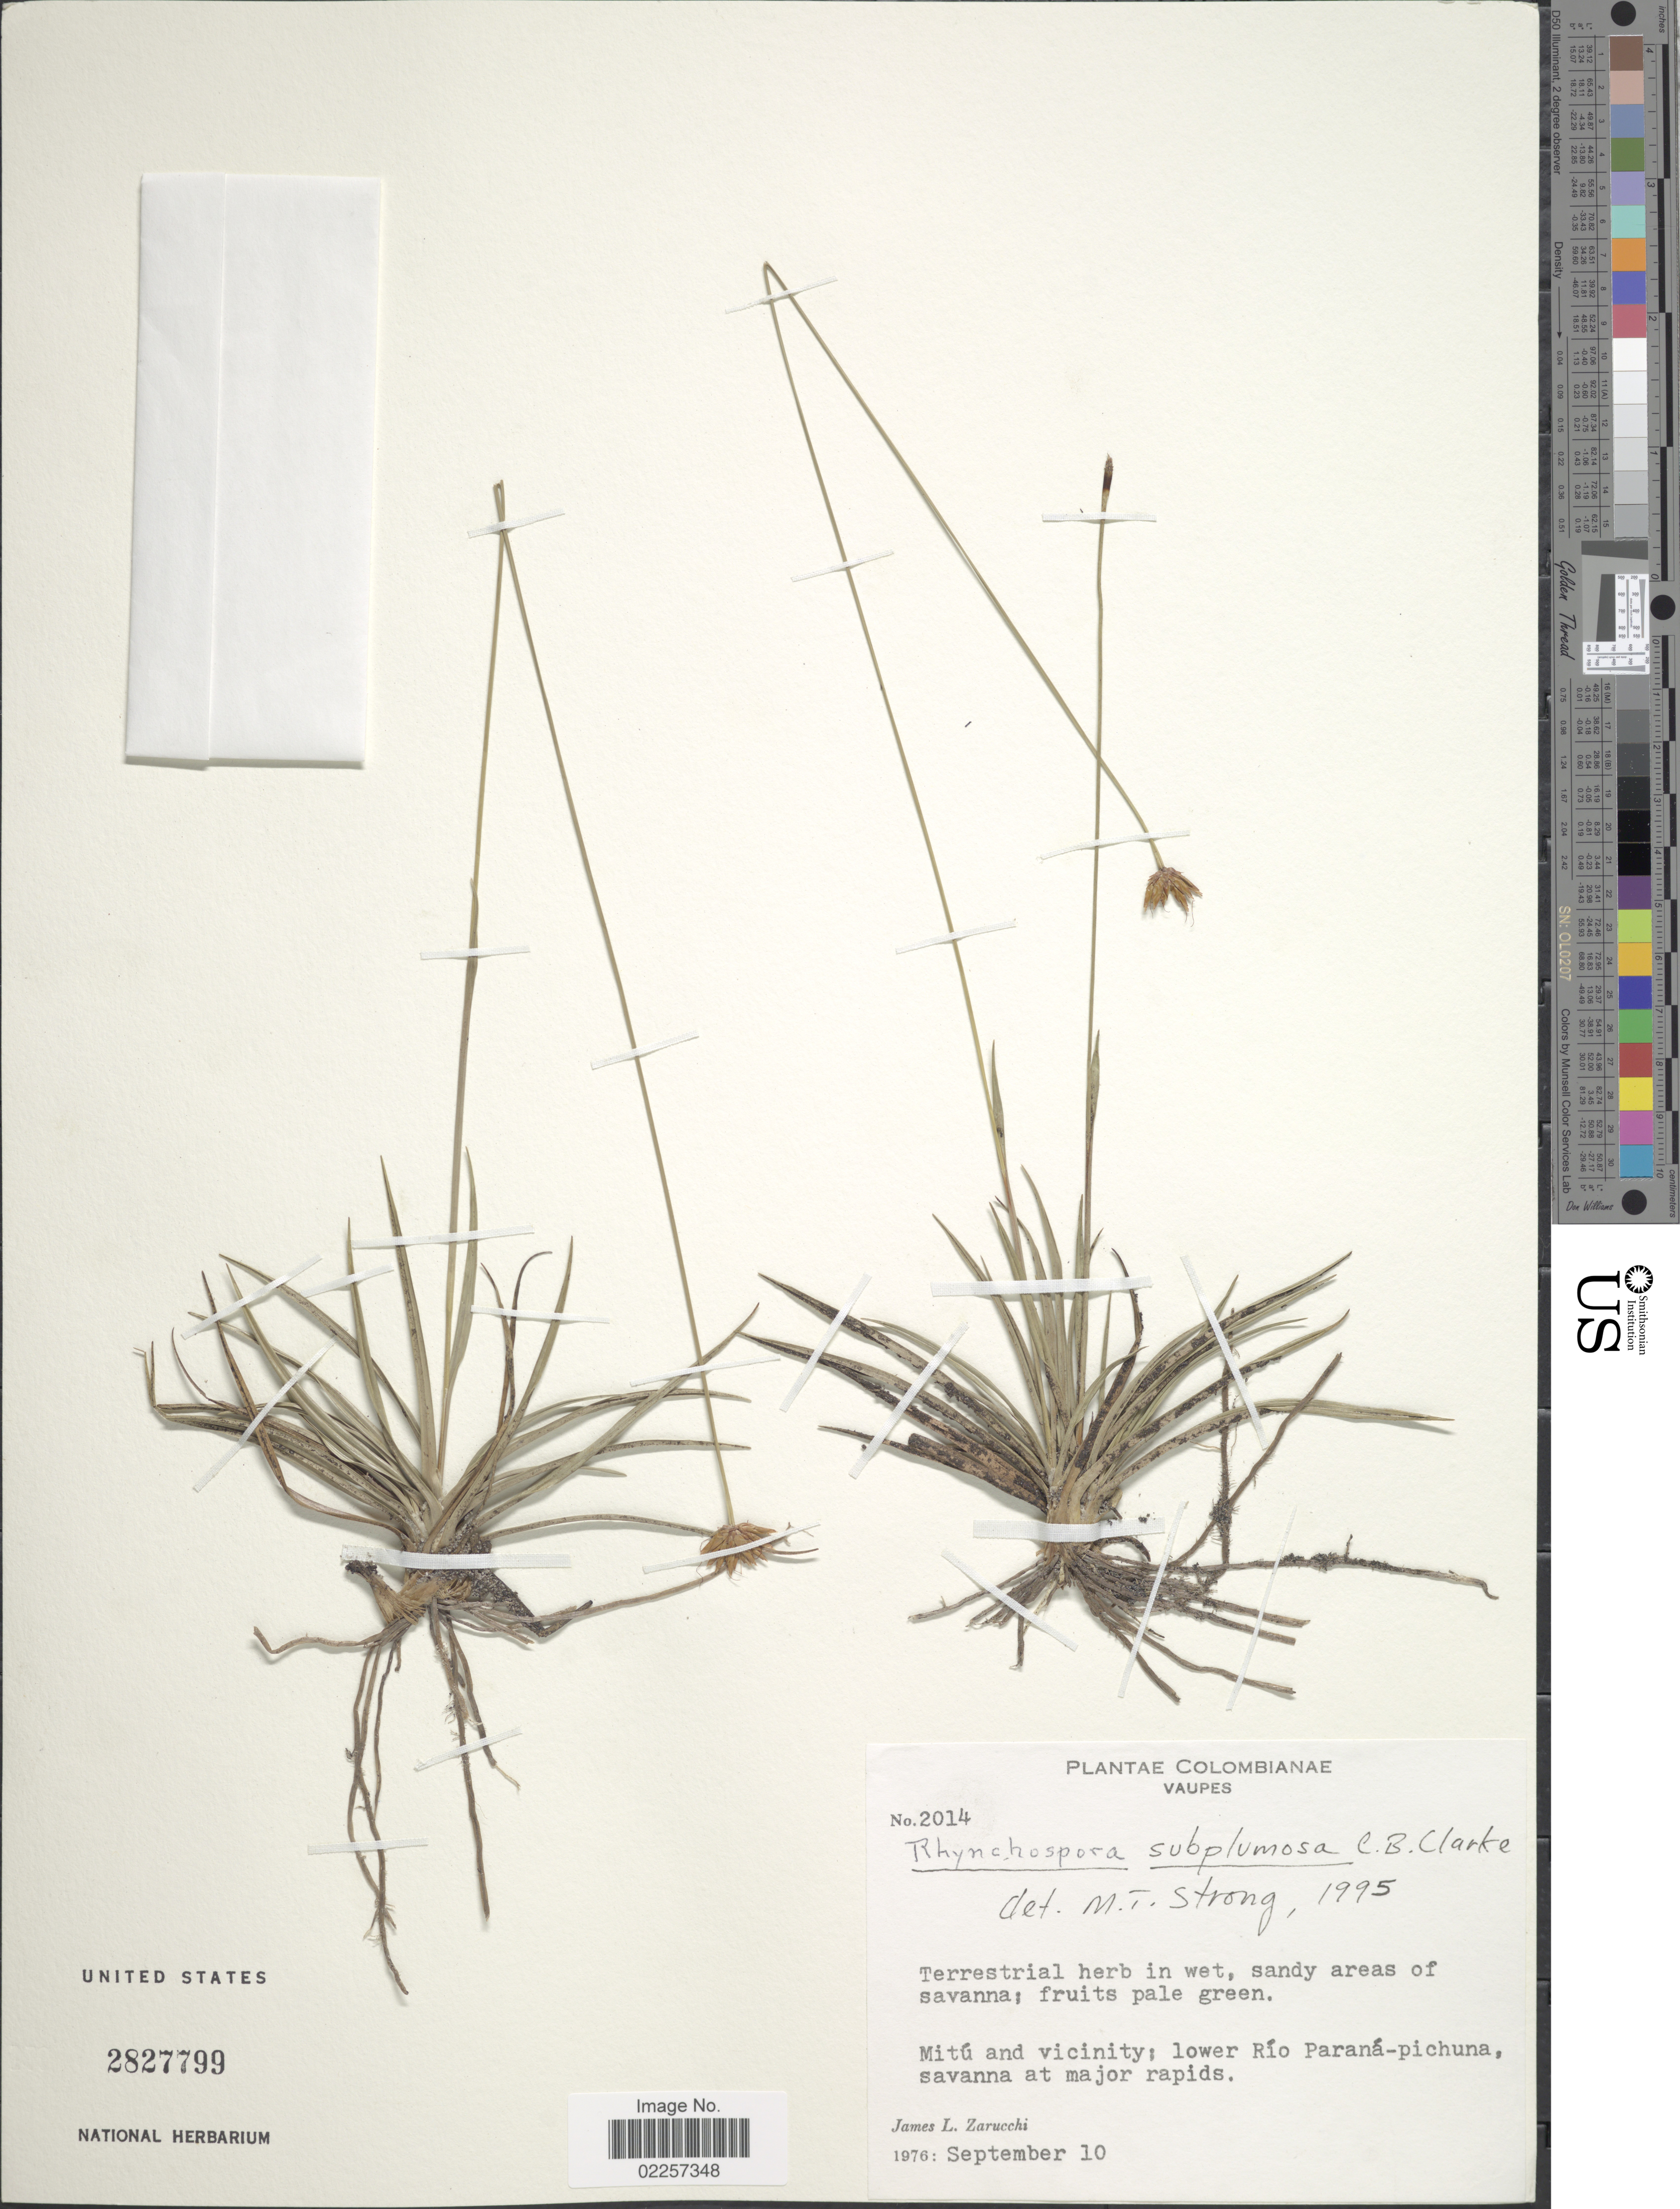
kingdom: Plantae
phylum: Tracheophyta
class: Liliopsida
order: Poales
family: Cyperaceae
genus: Rhynchospora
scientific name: Rhynchospora subplumosa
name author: C.B. Clarke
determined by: Alves, K.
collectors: J. L. Zarucchi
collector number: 2014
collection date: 1976-09-10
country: Colombia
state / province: Vaupés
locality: Sandy areas of savanna; Mitu and vicinity; lower Rio Parana-pichuna, savanna at major rapids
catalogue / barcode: US 2827799